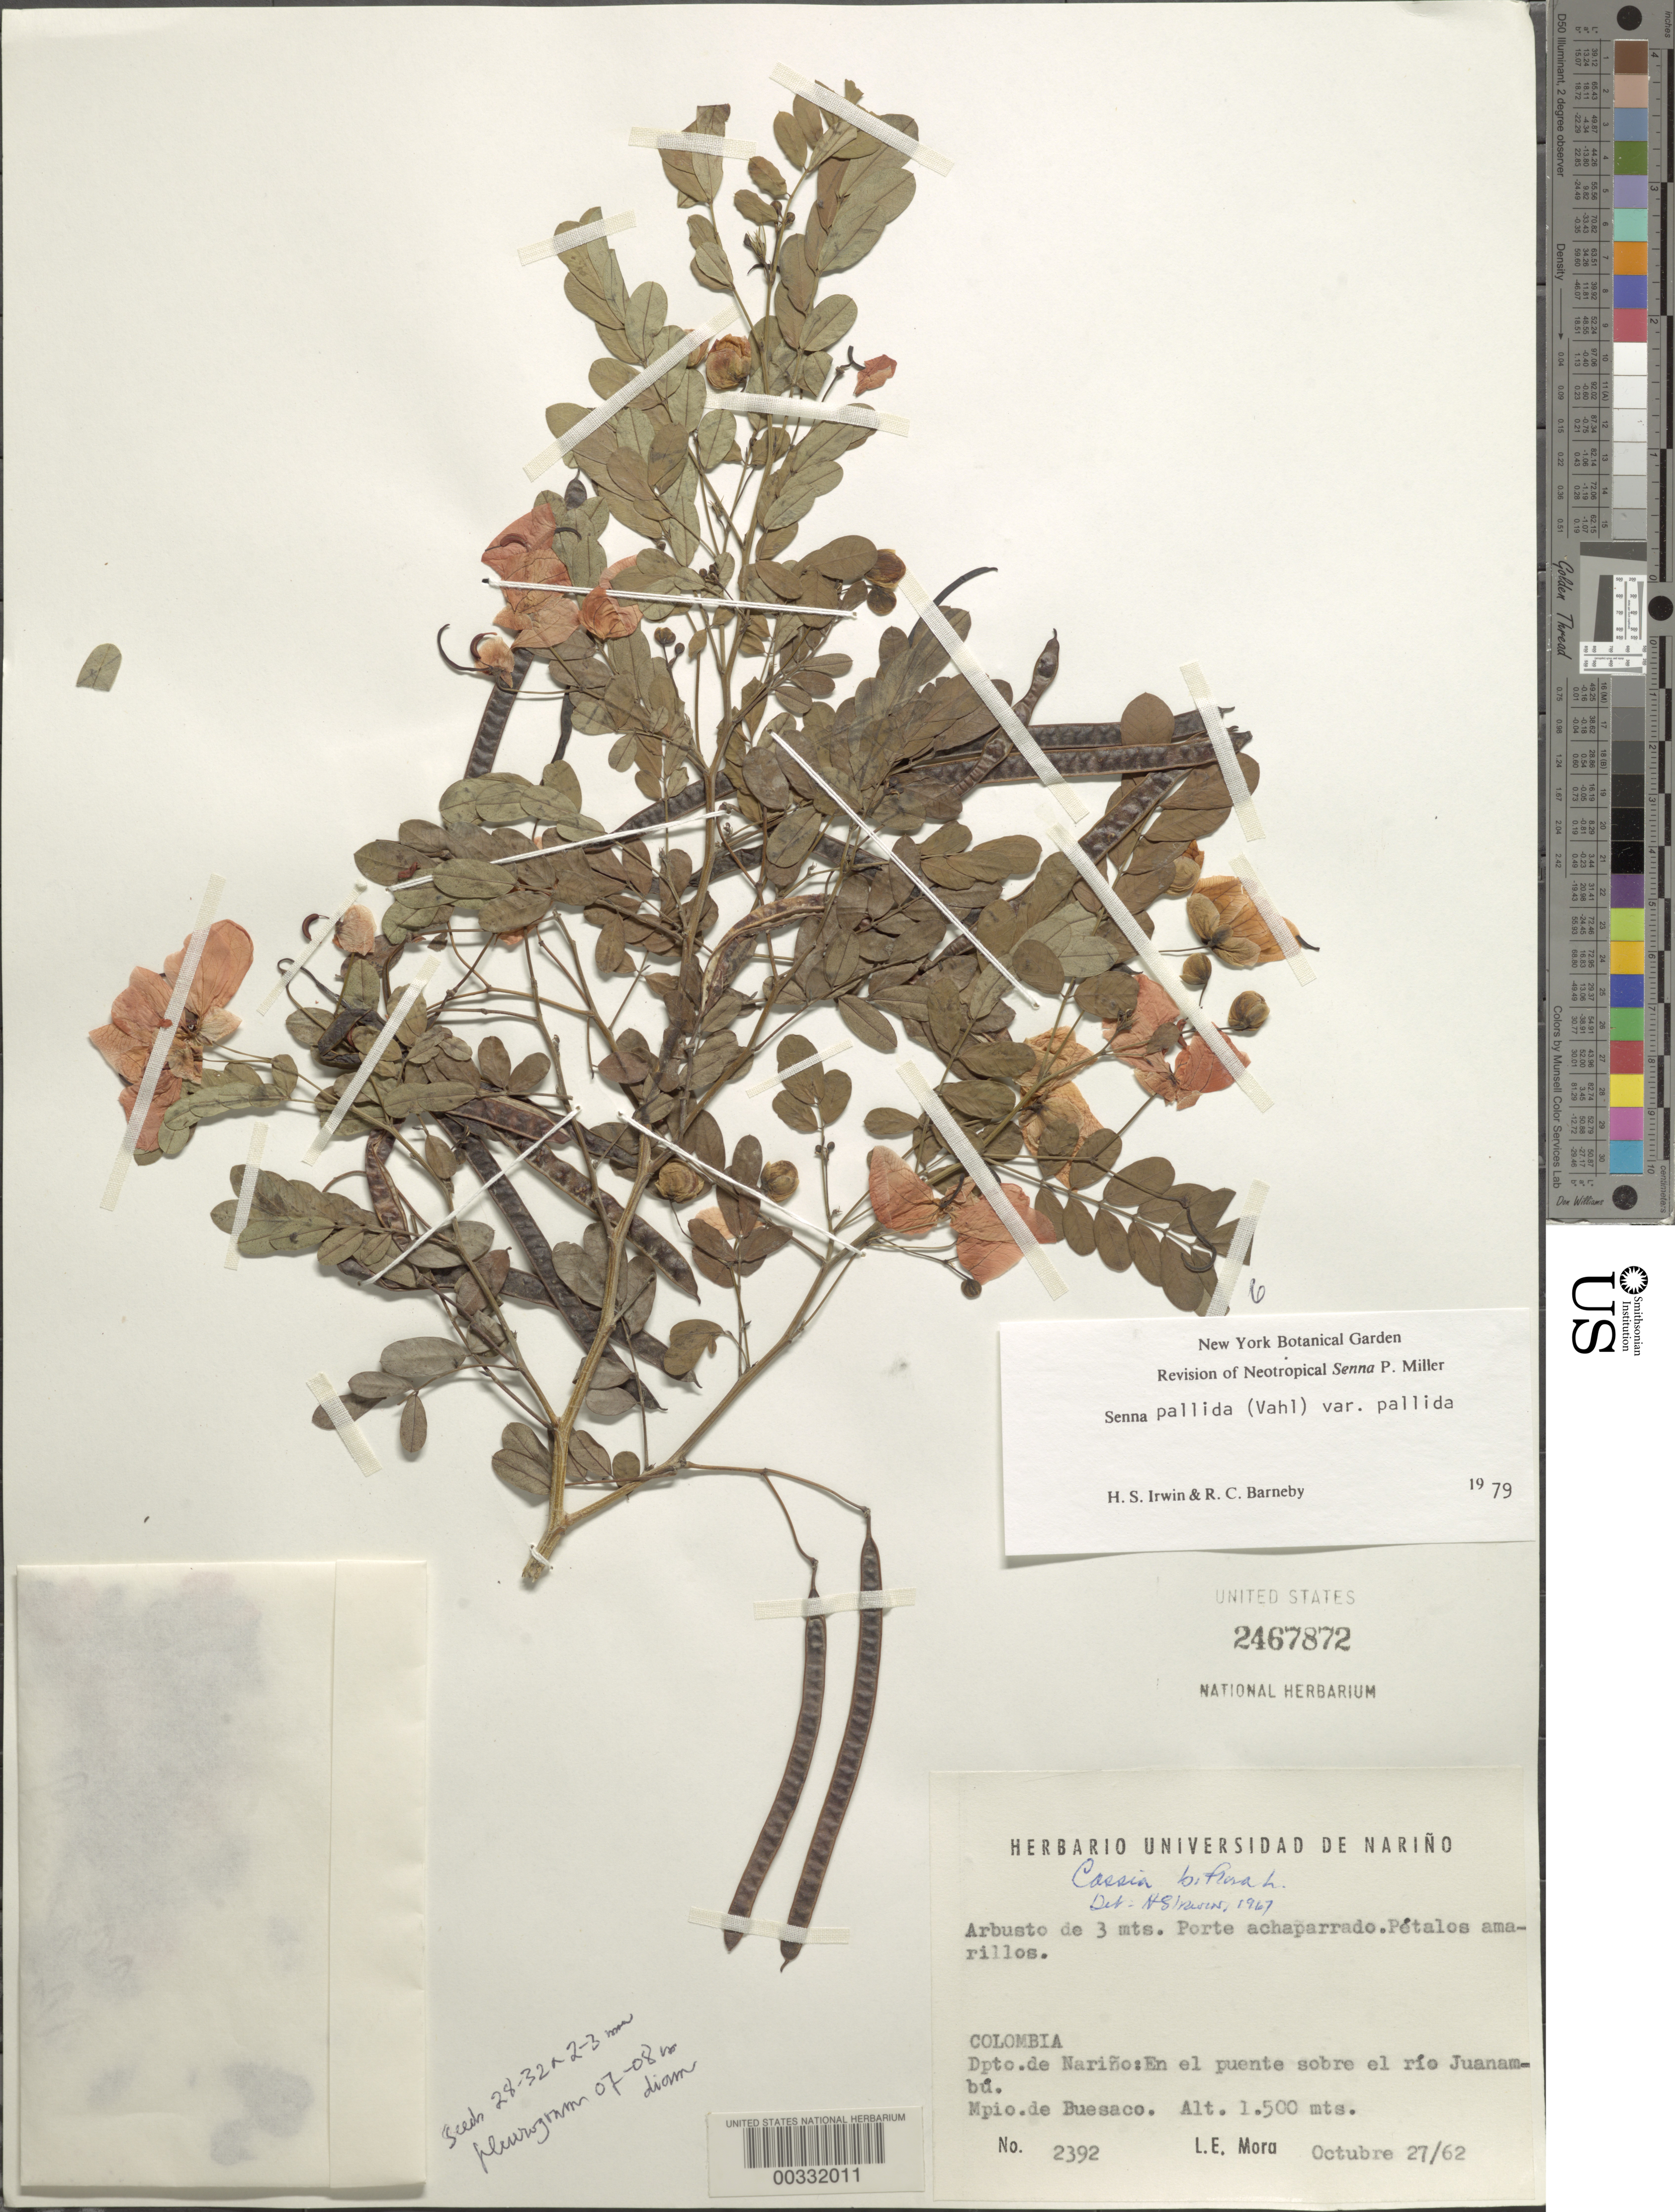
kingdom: Plantae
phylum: Tracheophyta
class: Magnoliopsida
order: Fabales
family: Fabaceae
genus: Senna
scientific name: Senna pallida var. pallida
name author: (Vahl) H.S. Irwin & Barneby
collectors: L. E. Mora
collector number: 2392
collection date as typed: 27 Oct 1962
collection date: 1962-10-27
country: Colombia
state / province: Nariño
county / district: Buesaco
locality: El Puente Sobre el Rio Juanambu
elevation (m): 1500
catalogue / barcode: US 2467872